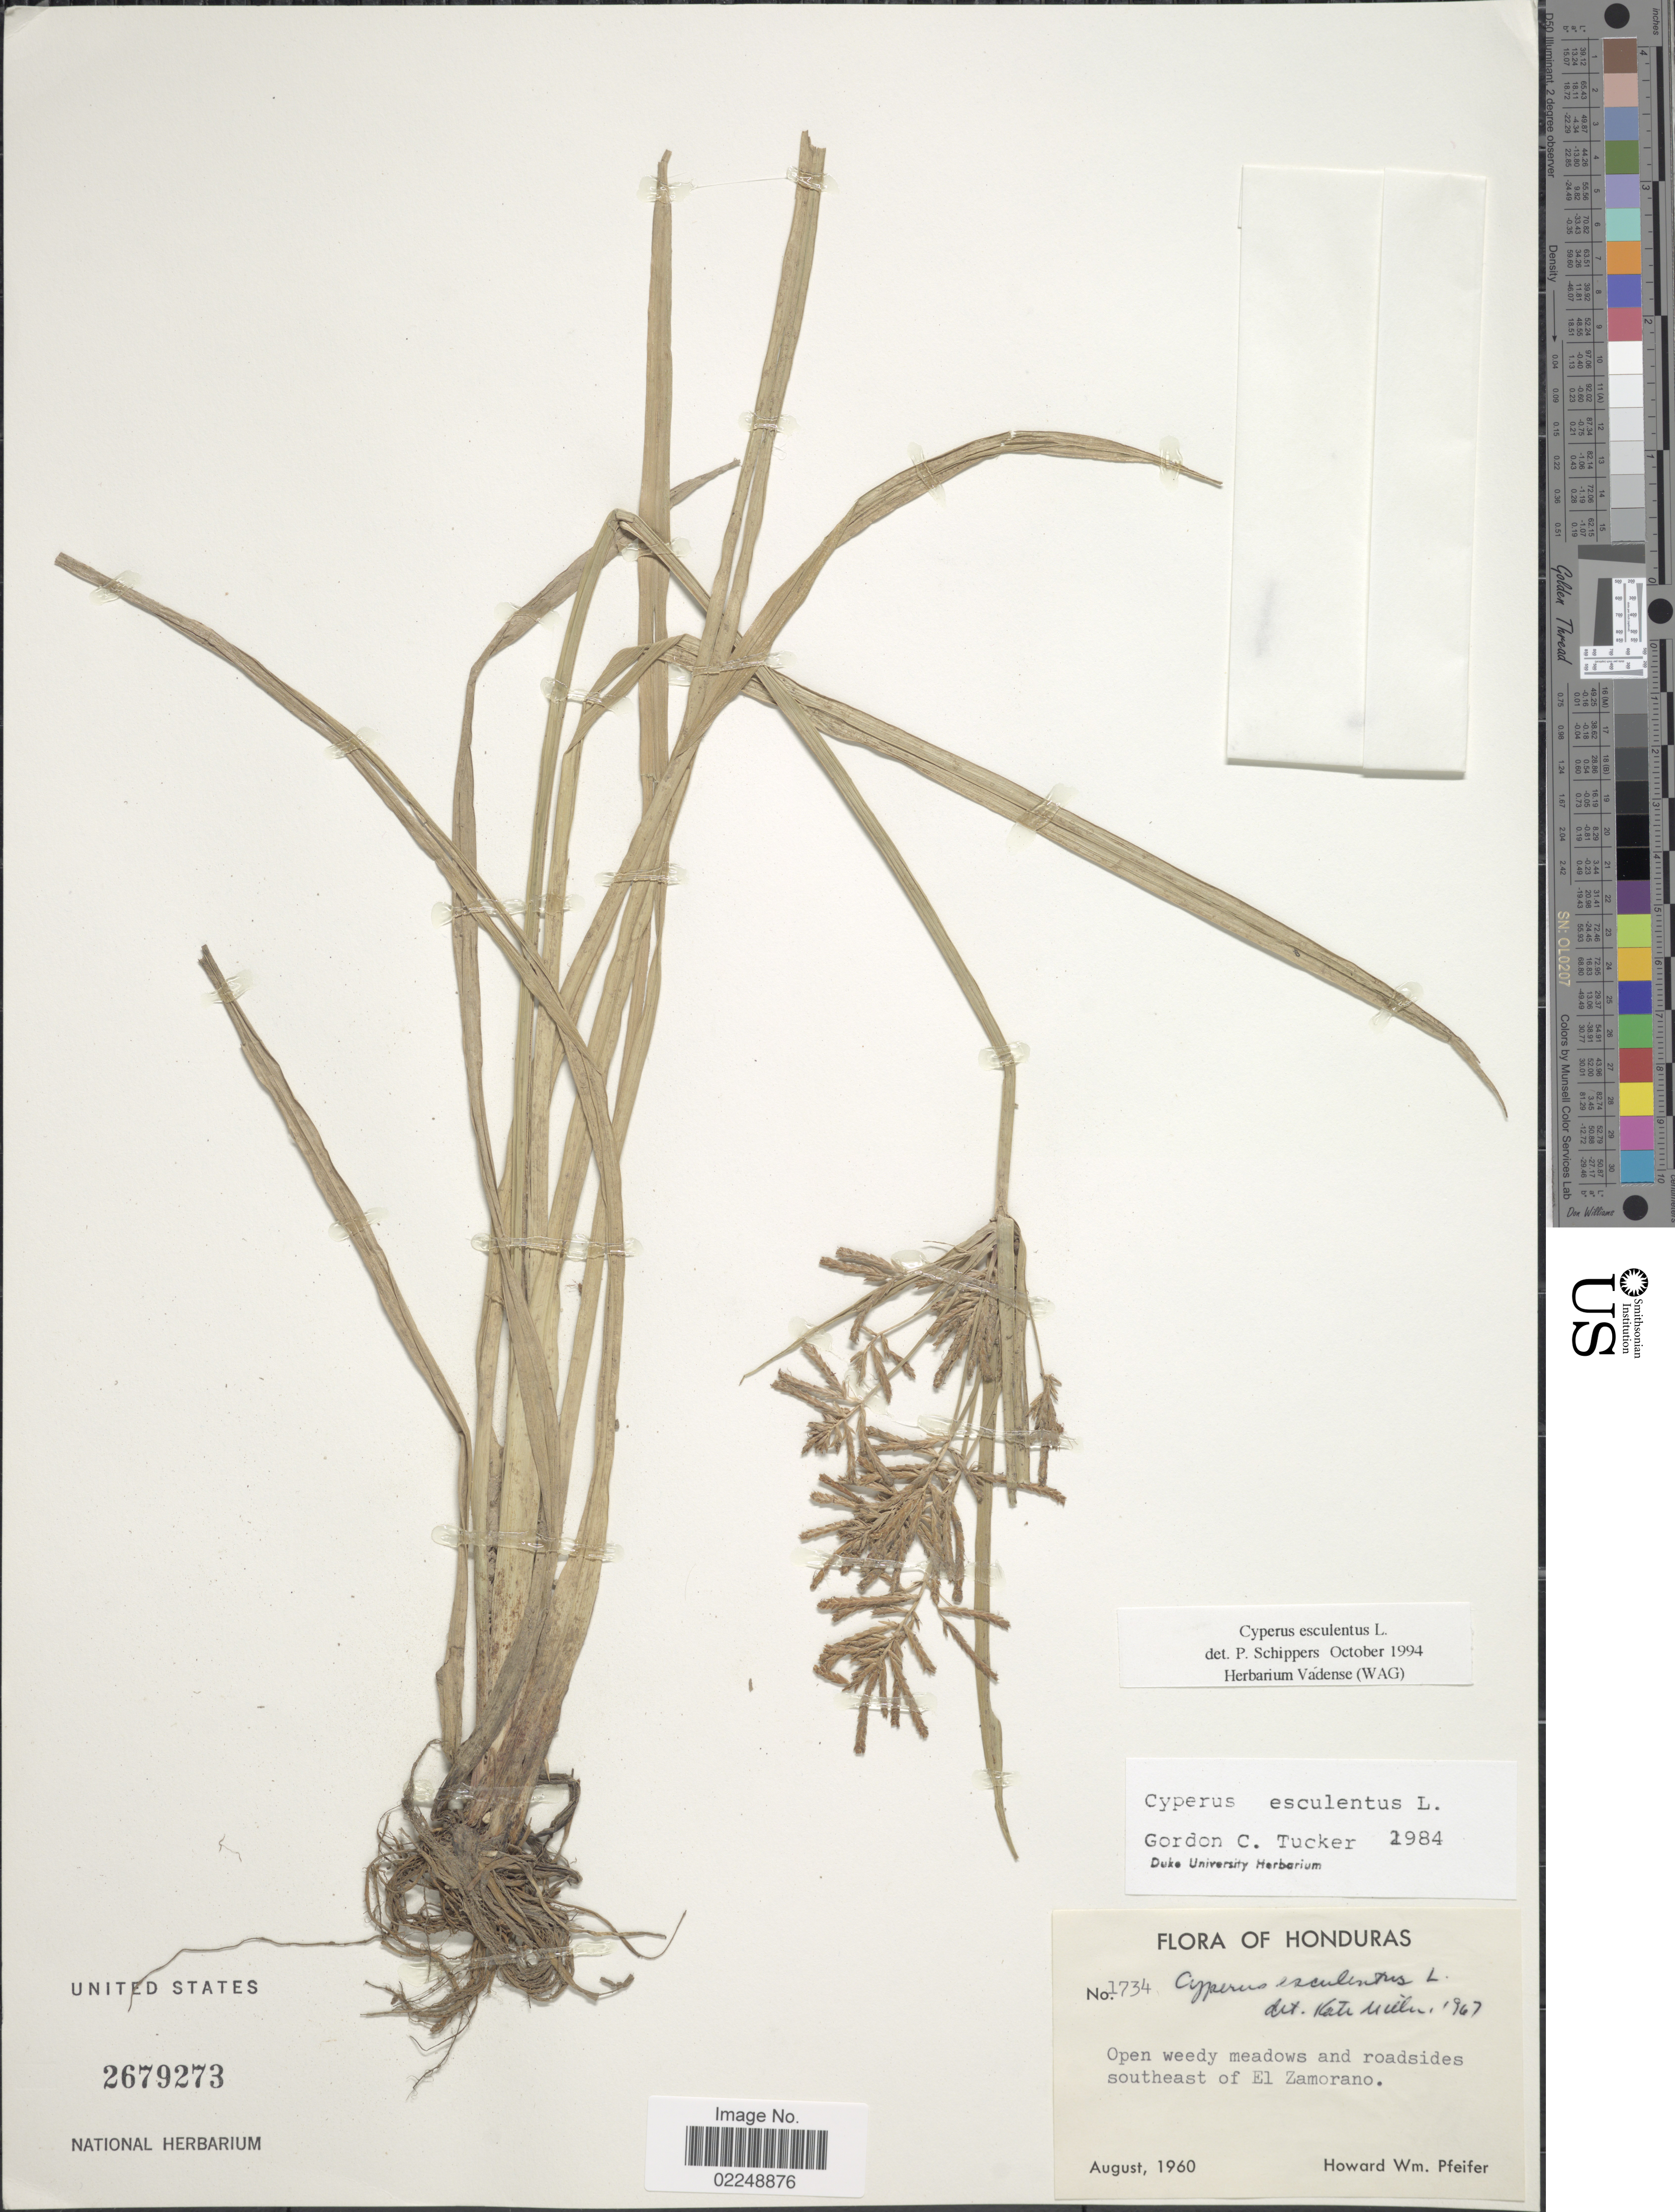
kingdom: Plantae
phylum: Tracheophyta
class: Liliopsida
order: Poales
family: Cyperaceae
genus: Cyperus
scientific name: Cyperus esculentus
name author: L.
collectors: H. W. Pfeifer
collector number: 1734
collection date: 1960-08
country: Honduras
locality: Open weedy meadows and roadsides southeast of El Zamorano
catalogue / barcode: US 2679273